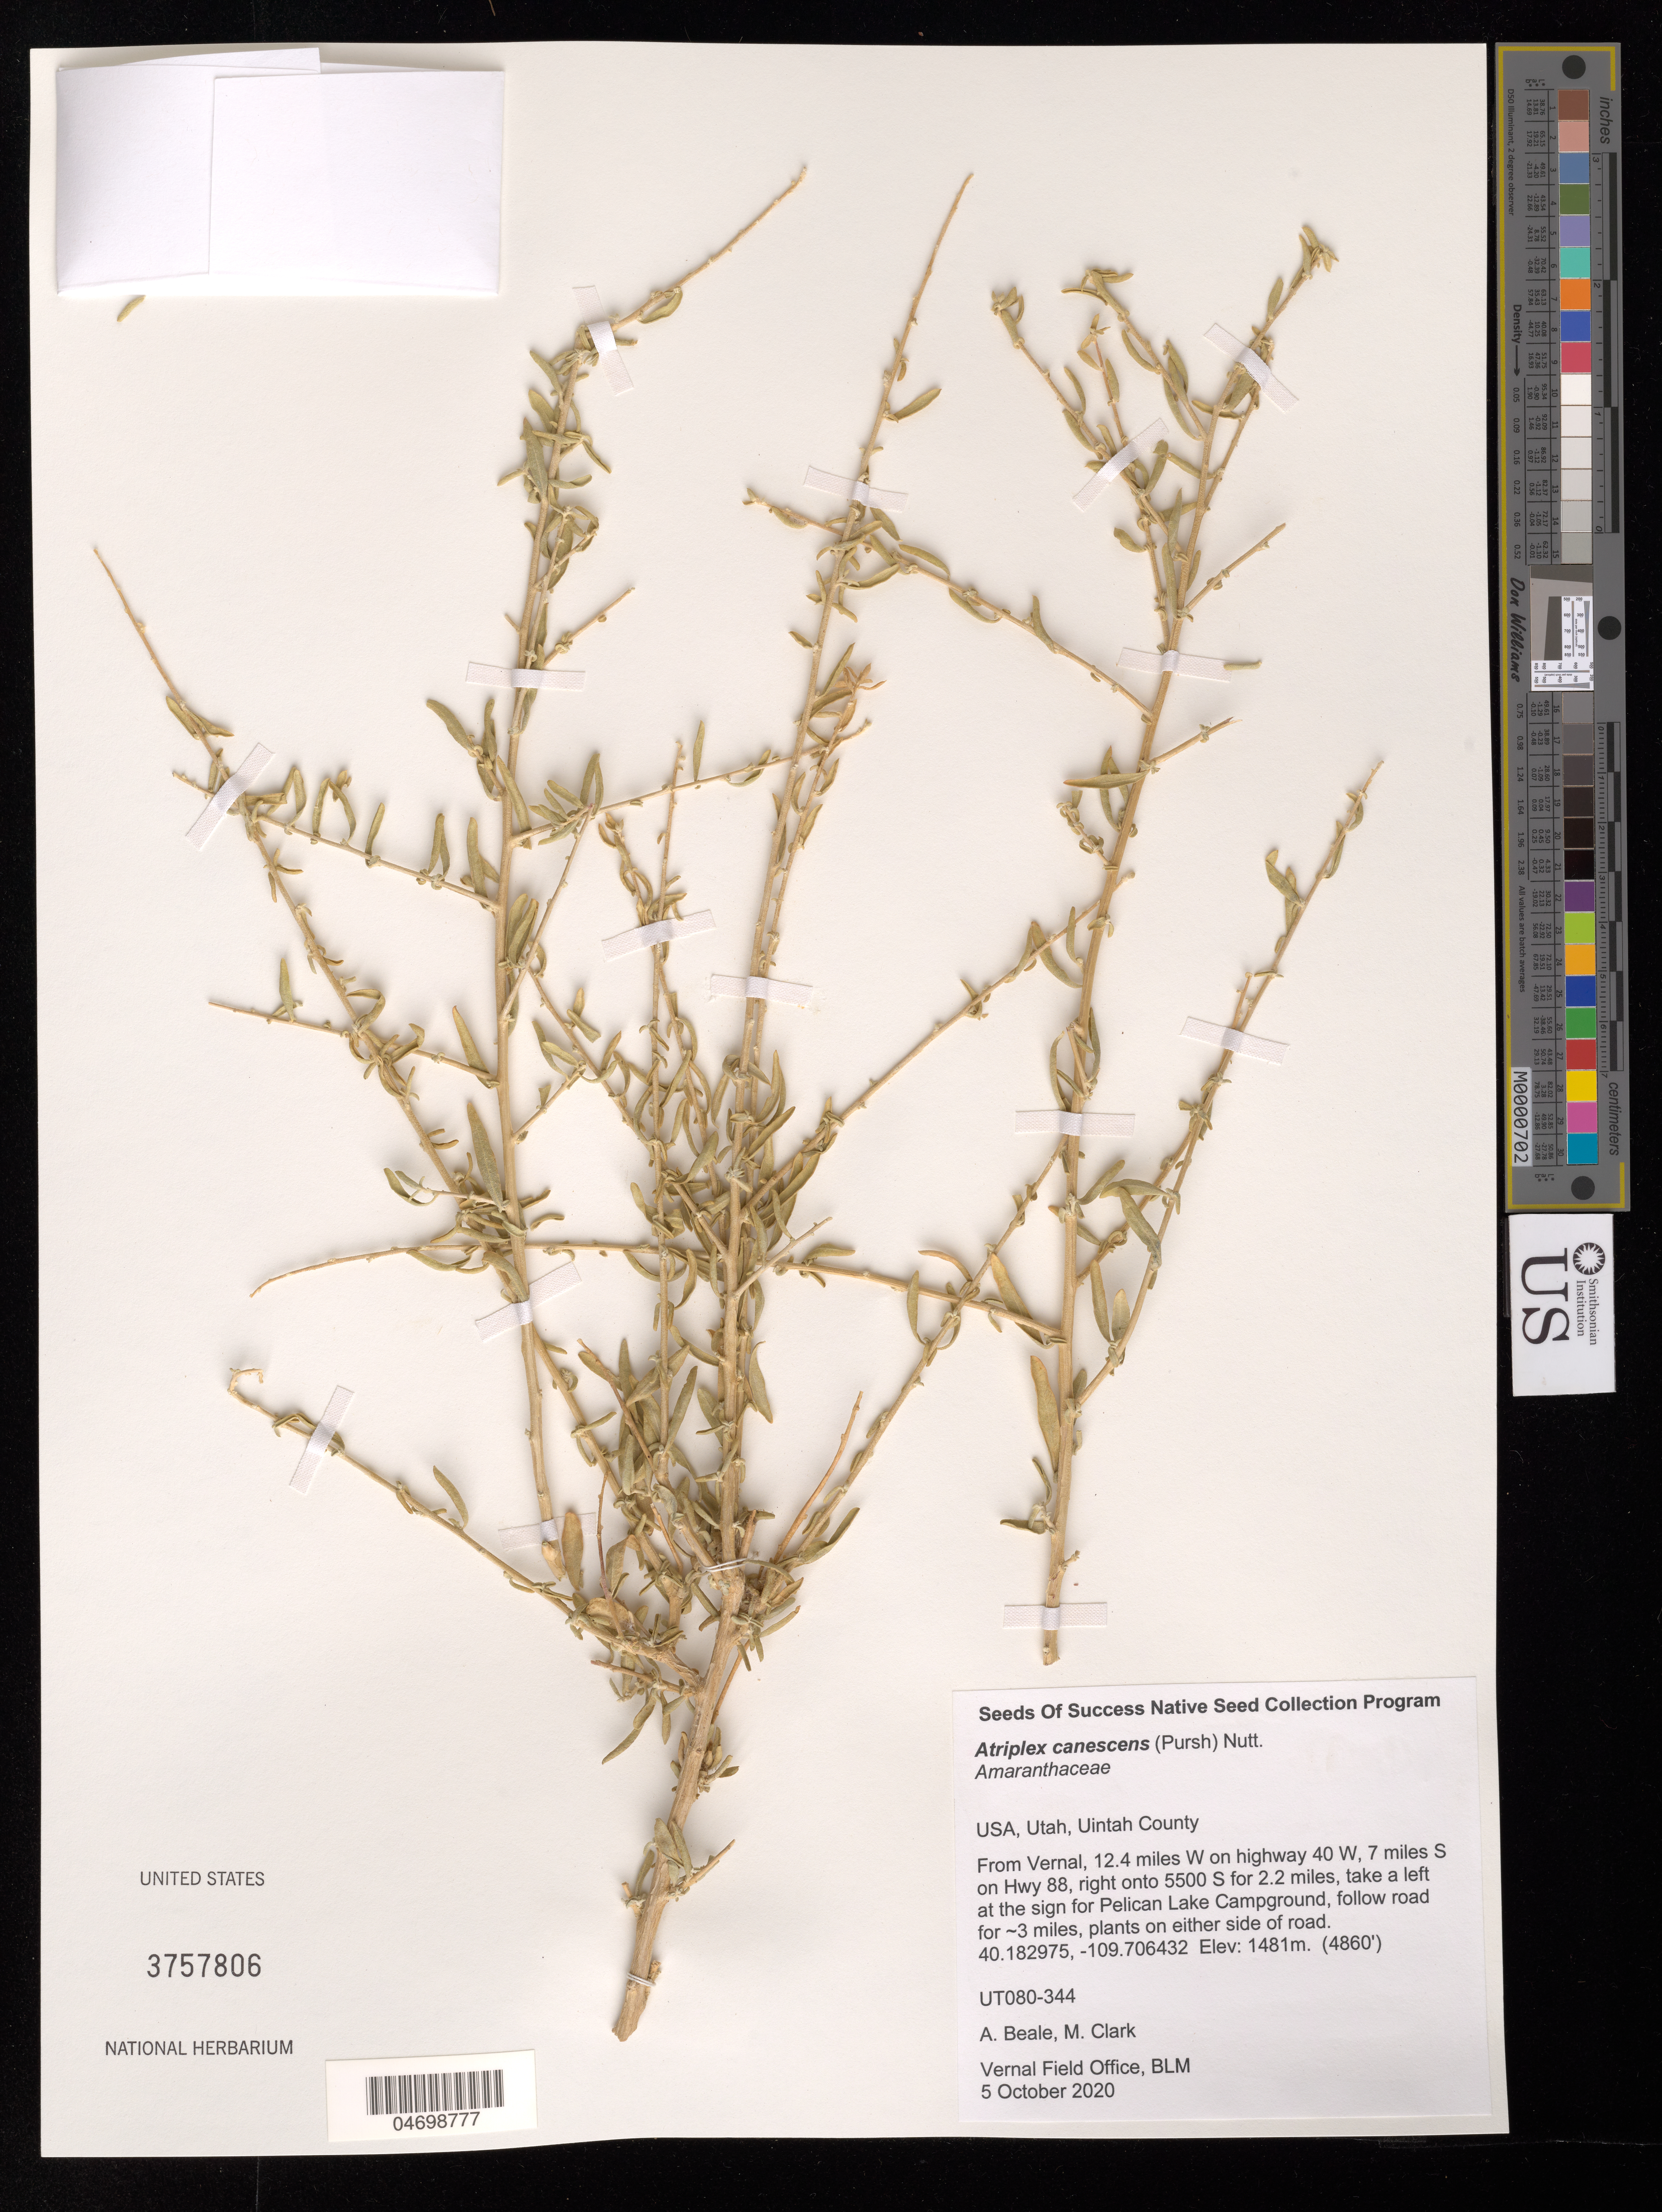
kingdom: Plantae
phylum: Tracheophyta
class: Magnoliopsida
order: Caryophyllales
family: Amaranthaceae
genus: Atriplex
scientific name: Atriplex canescens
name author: (Pursh) Nutt.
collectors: A. Beale & M. Clark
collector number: UT080-344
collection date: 2020-10-05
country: United States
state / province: Utah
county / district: Uintah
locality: Pelican Lake Campground.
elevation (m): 1481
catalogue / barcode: US 3757806